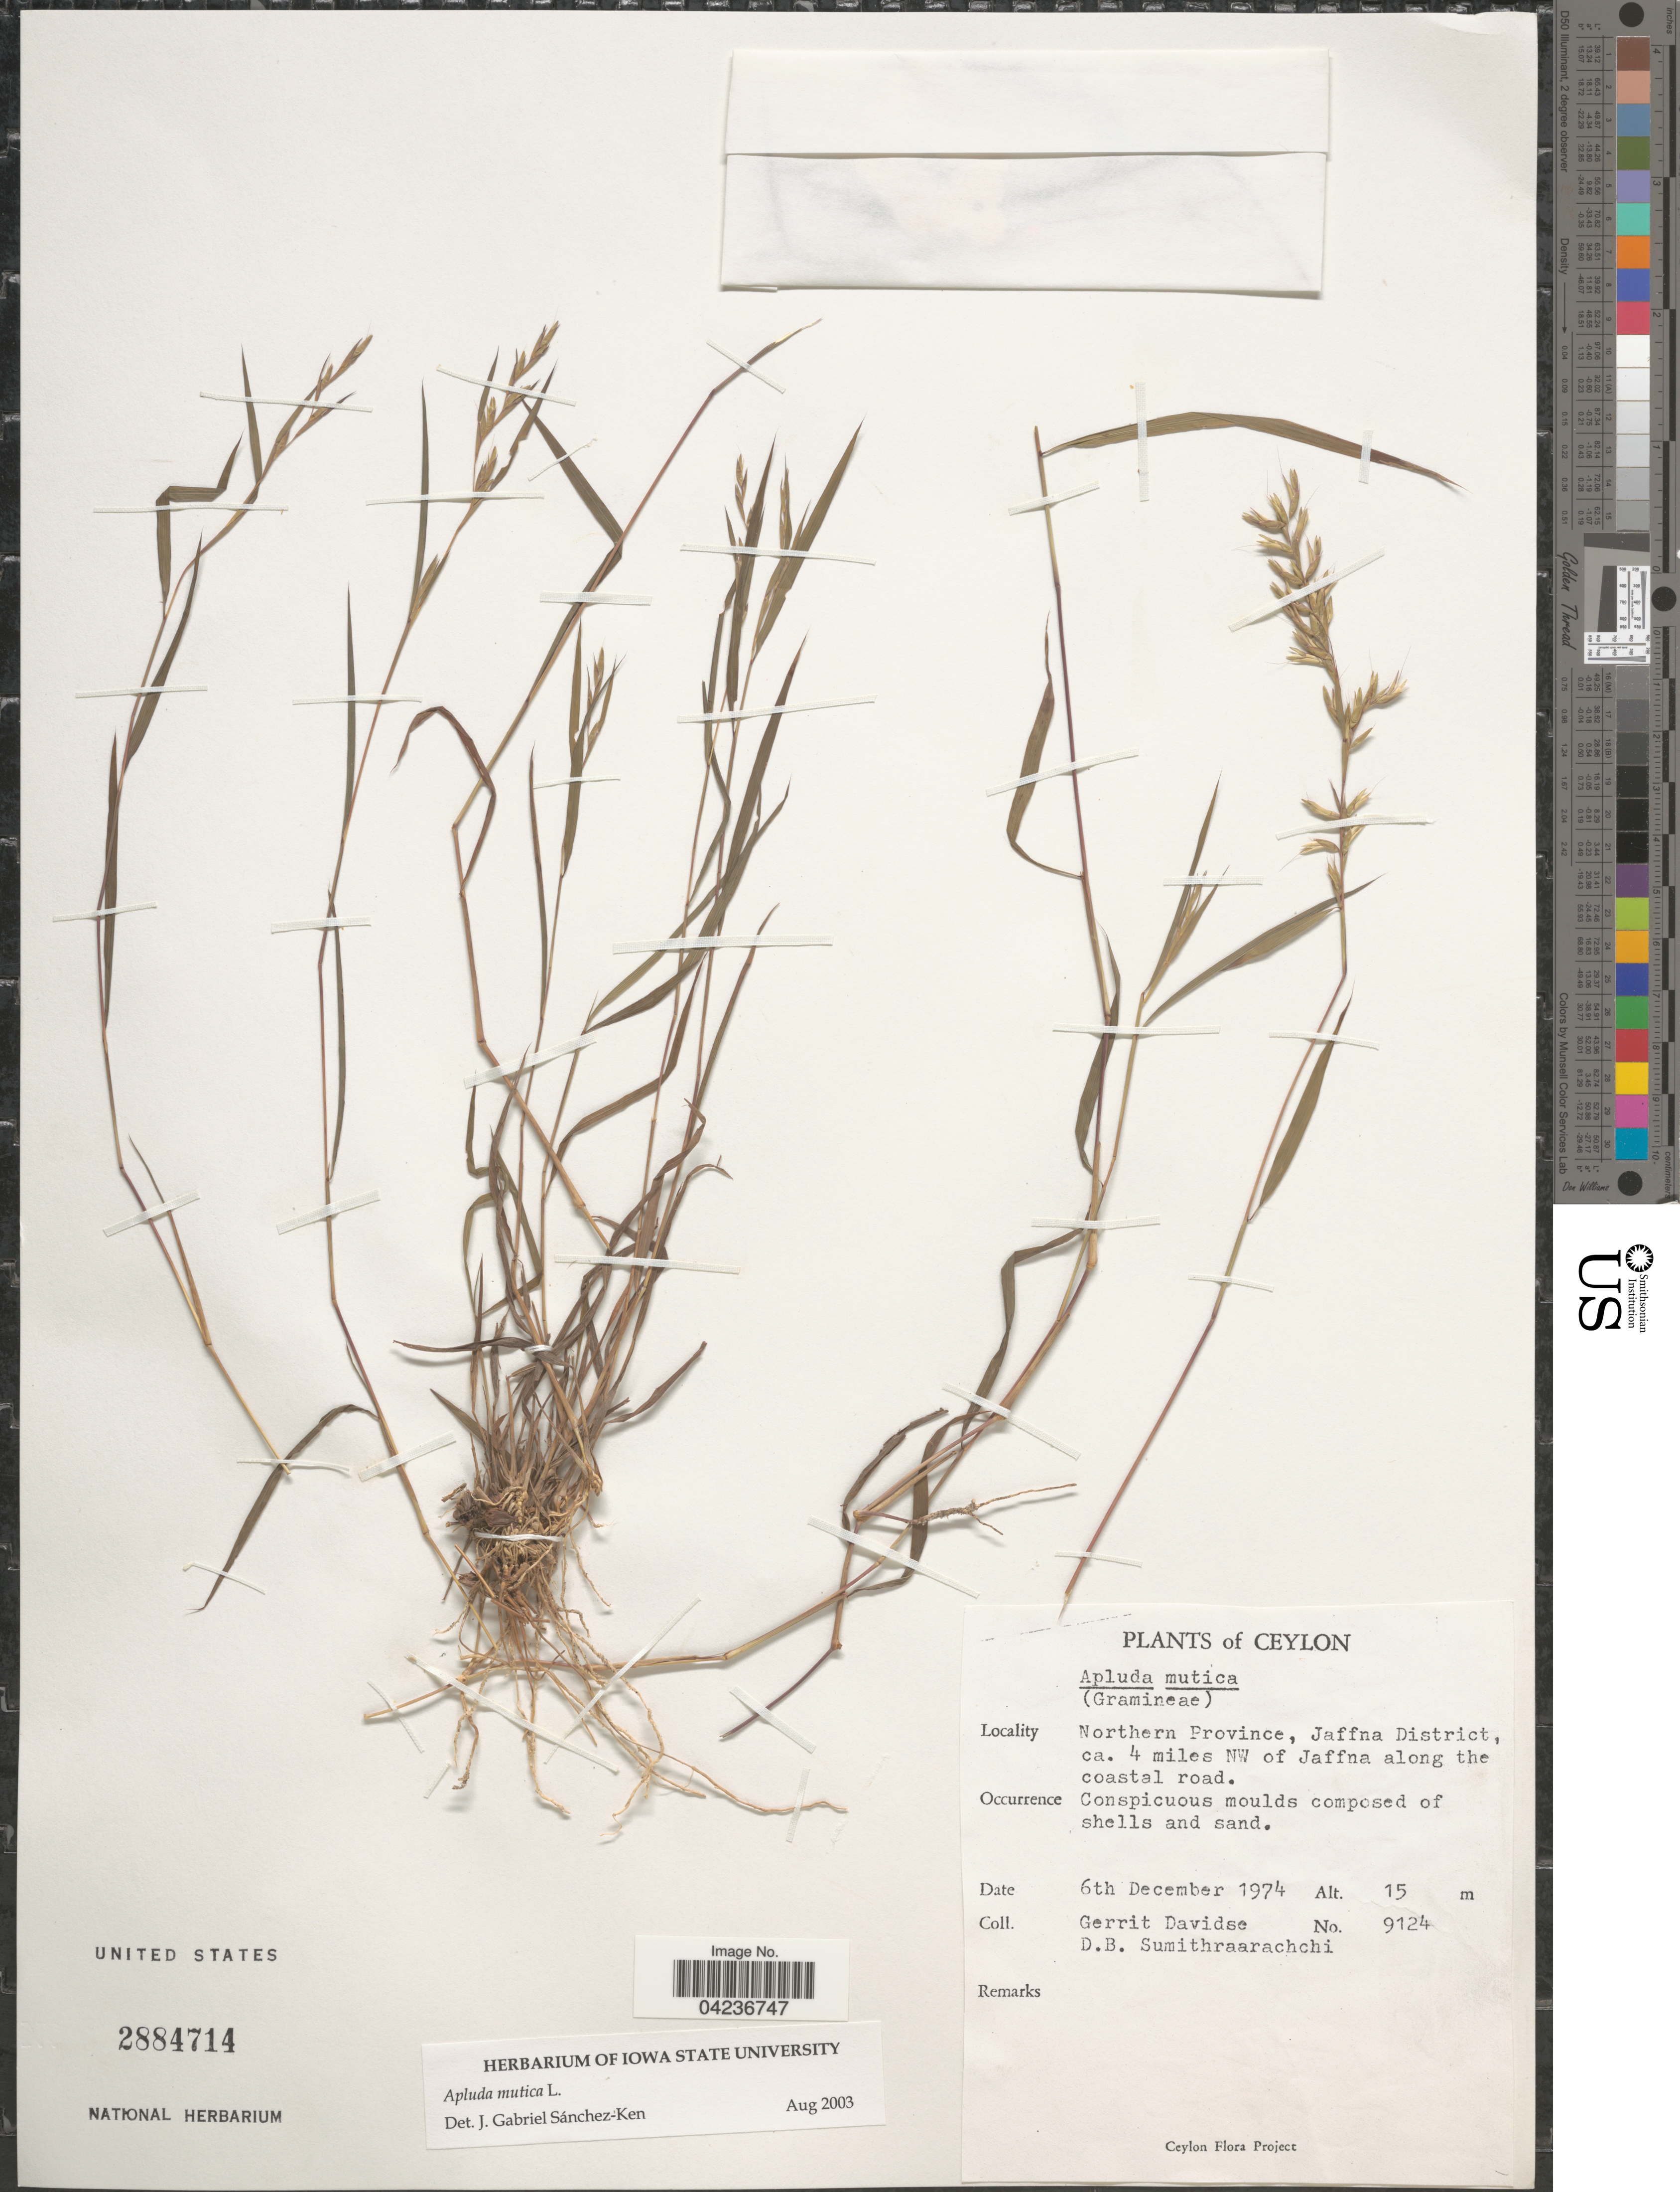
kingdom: Plantae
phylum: Tracheophyta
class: Liliopsida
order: Poales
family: Poaceae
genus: Apluda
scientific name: Apluda mutica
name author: L.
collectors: G. Davidse & D. B. Sumithraarachchi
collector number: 9124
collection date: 1974-12-06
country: Sri Lanka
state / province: Northern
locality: Ceylon. Jaffna District, ca. 4 miles NW of Jaffna along the coastal road.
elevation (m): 15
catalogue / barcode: US 2884714